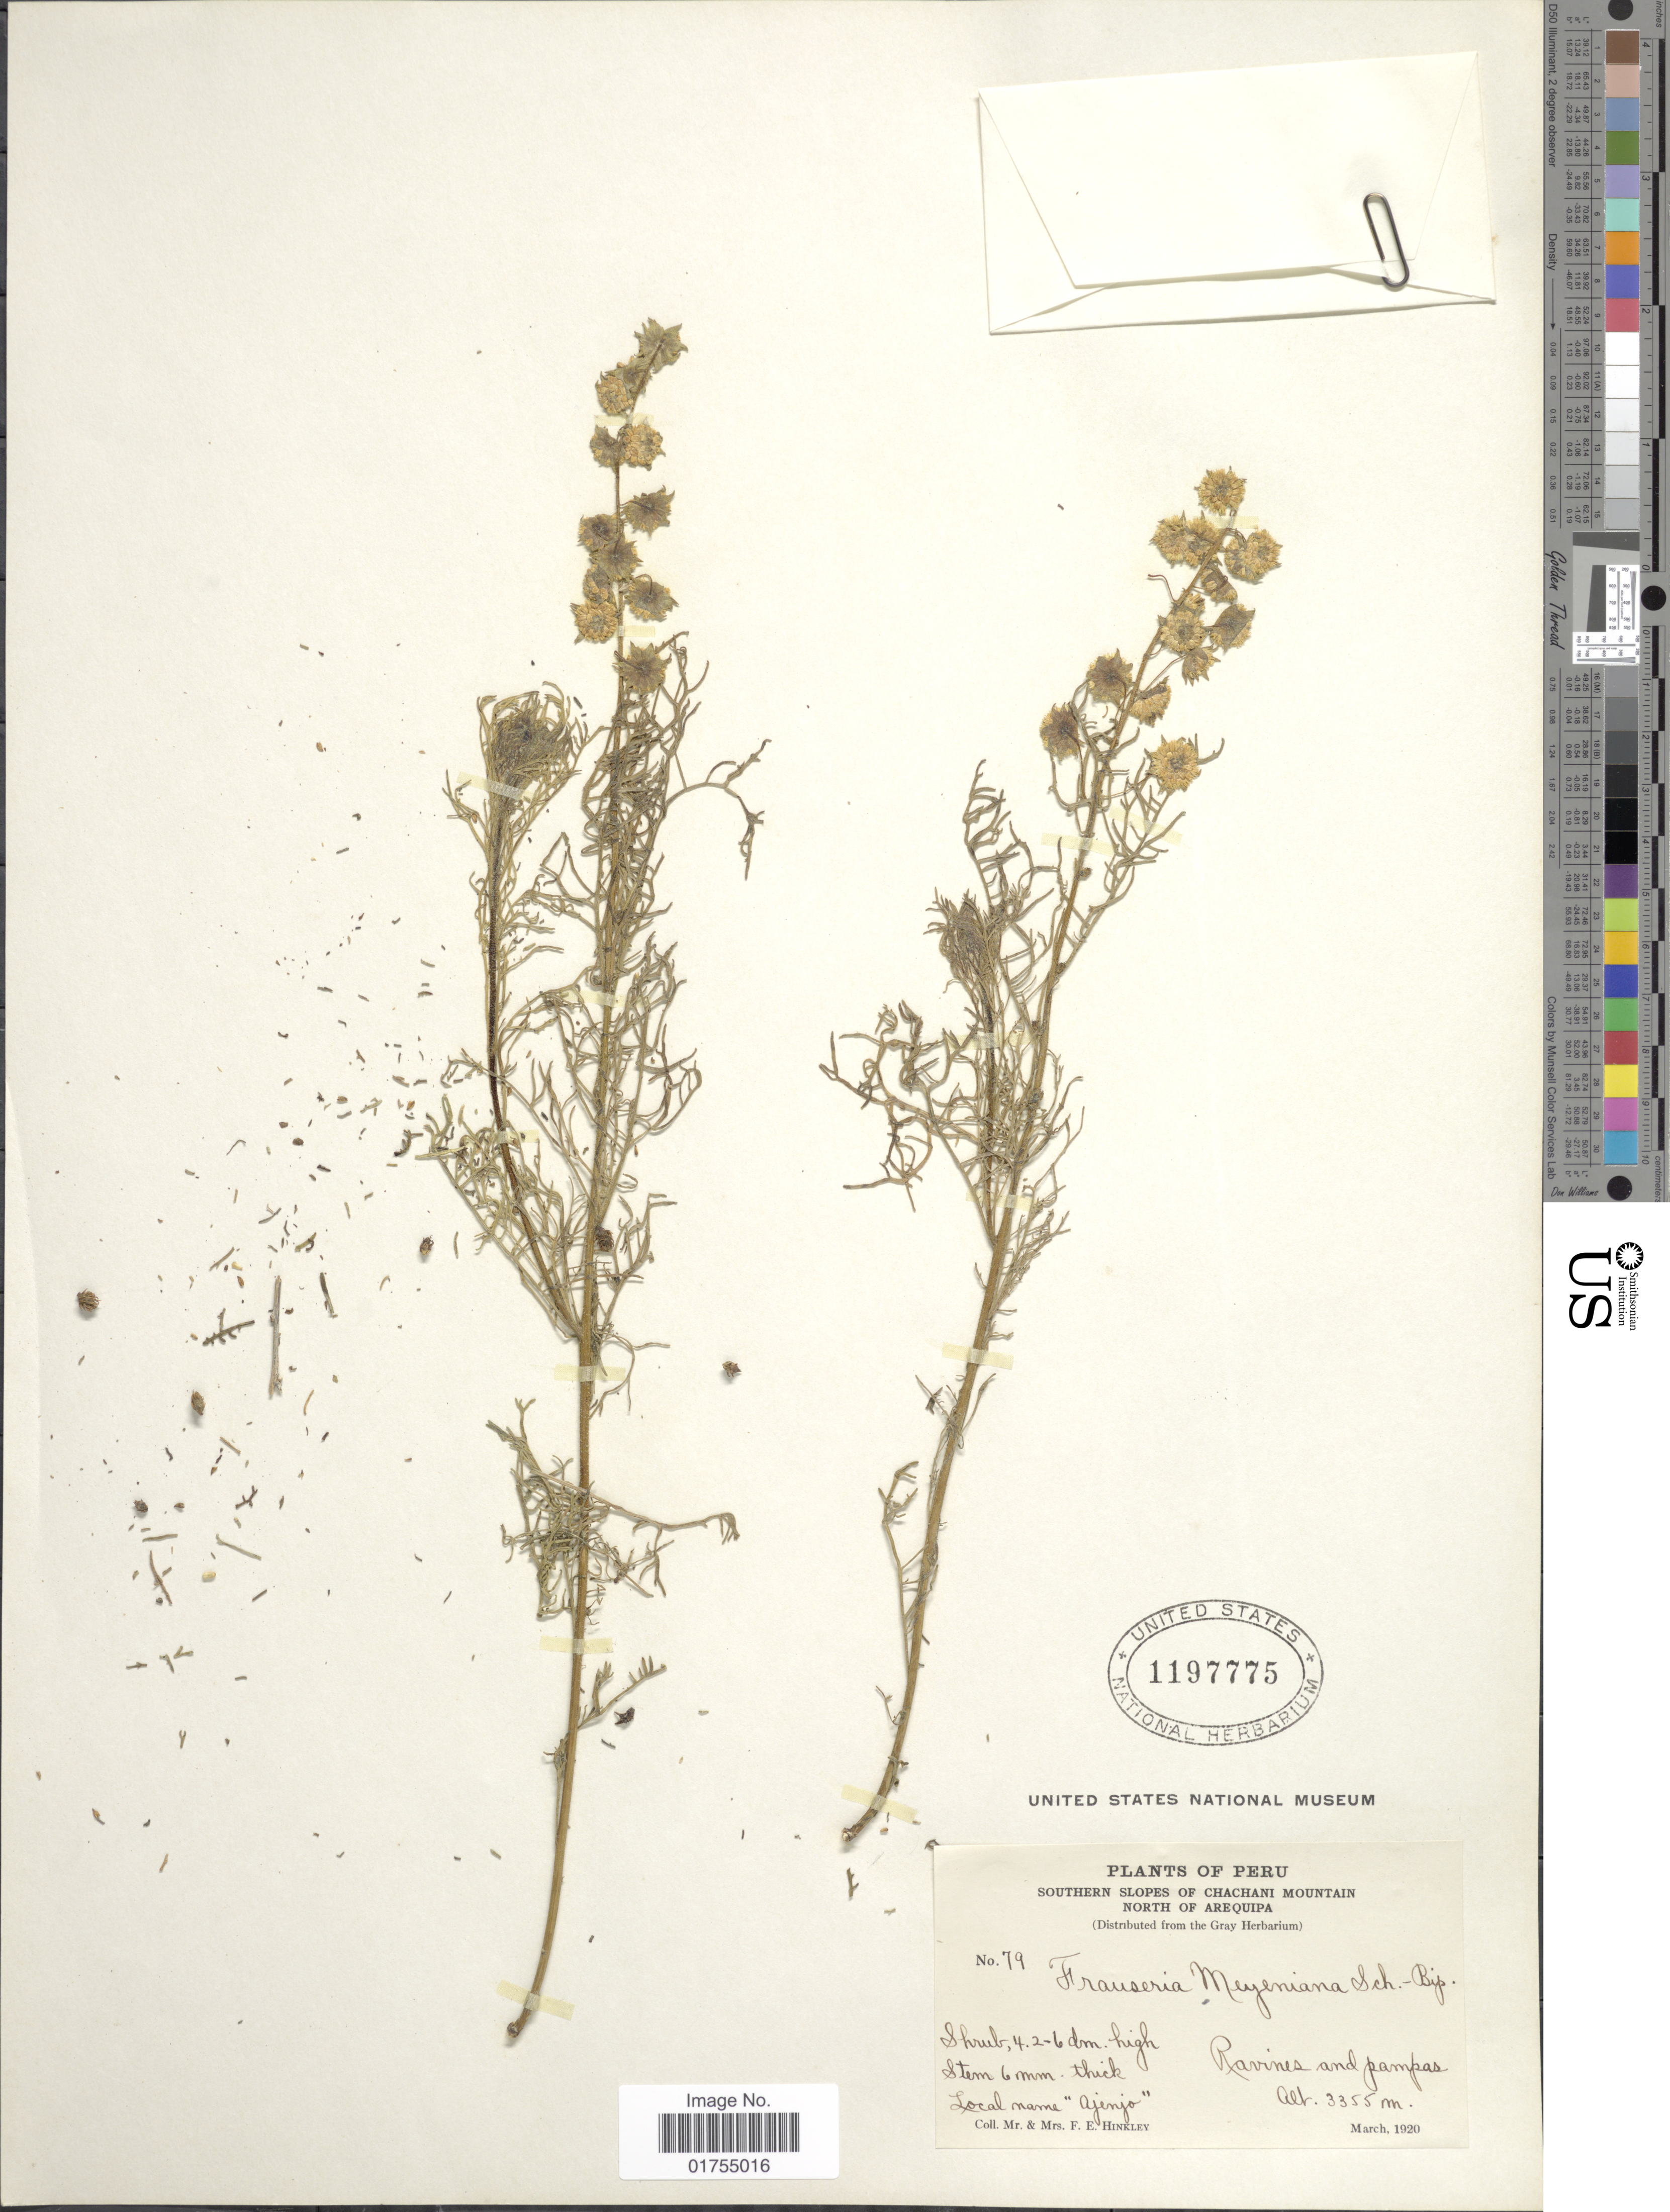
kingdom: Plantae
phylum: Tracheophyta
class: Magnoliopsida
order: Asterales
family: Asteraceae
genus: Franseria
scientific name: Franseria meyeniana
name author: Sch. Bip.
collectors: F. Hinkley & F. Hinkley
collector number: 79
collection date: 1920-03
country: Peru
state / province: Arequipa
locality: Southrn slopes of Chachani Mountain. North of Arequipa.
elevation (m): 3355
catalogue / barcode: US 1197775